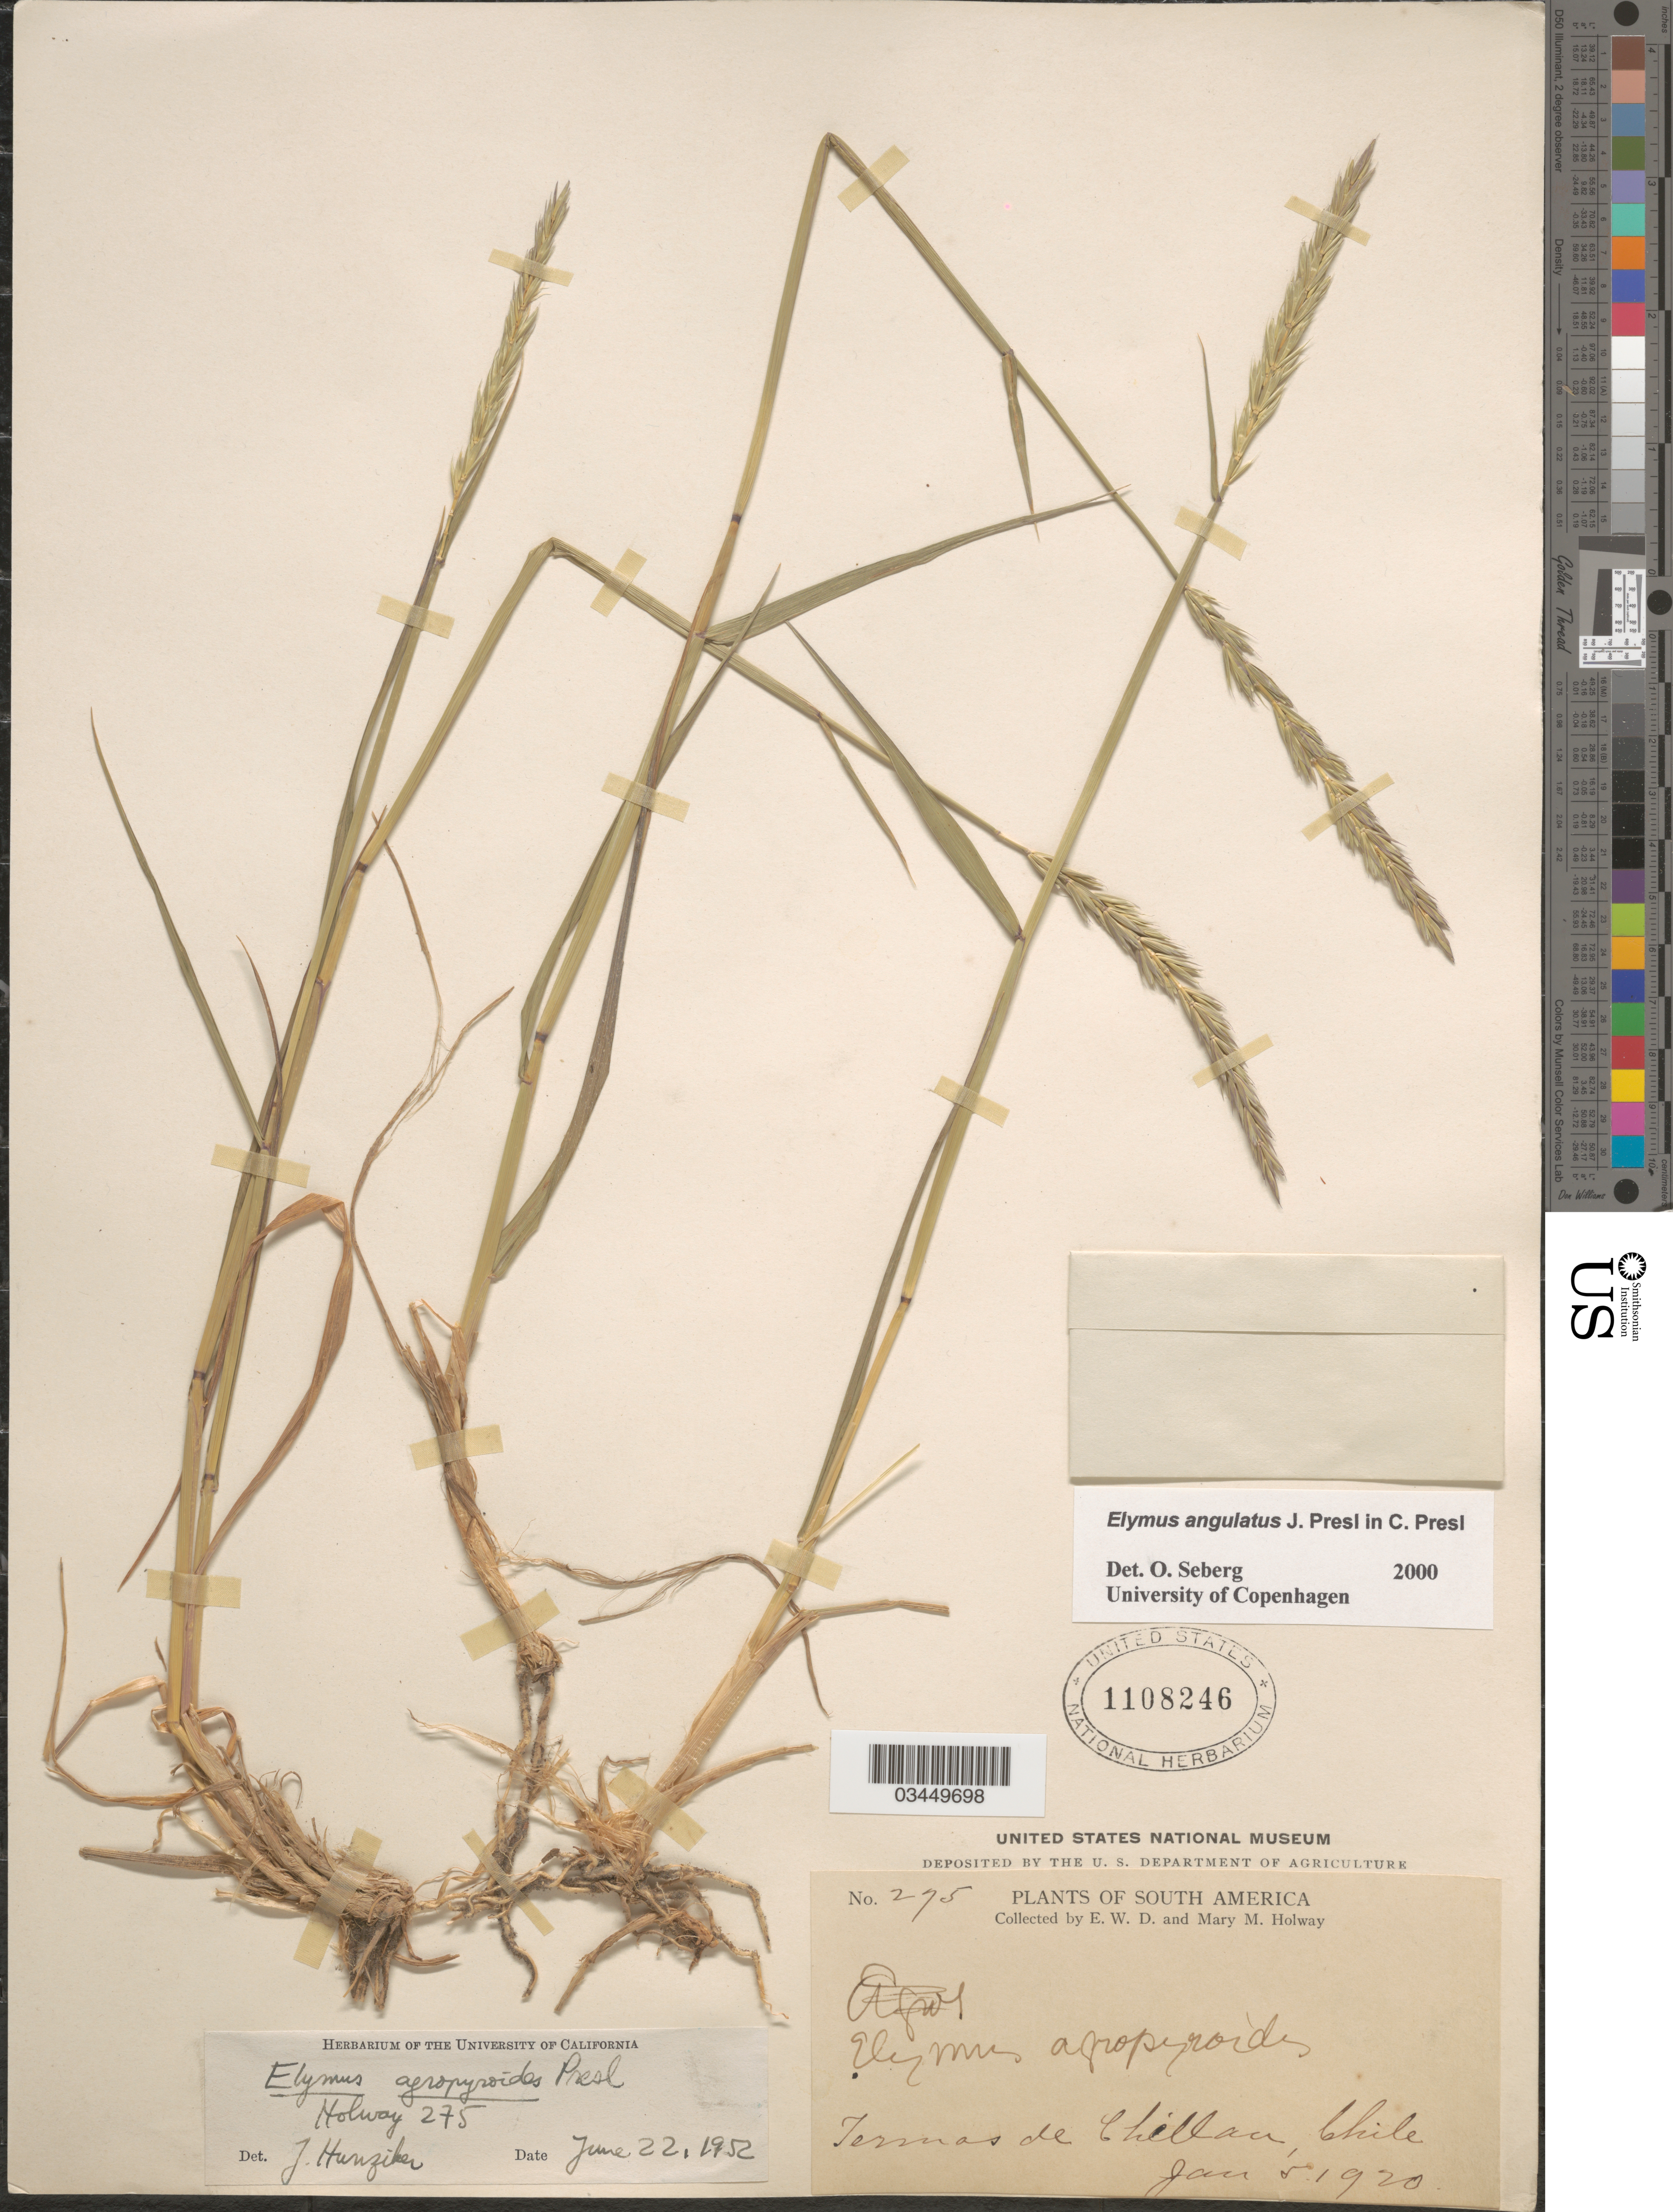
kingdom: Plantae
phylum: Tracheophyta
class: Liliopsida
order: Poales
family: Poaceae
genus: Elymus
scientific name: Elymus angulatus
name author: J. Presl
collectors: E. W. D. Holway & M. M. Holway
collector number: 275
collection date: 1920-01-05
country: Chile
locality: Termas de Chillan.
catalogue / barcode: US 1108246